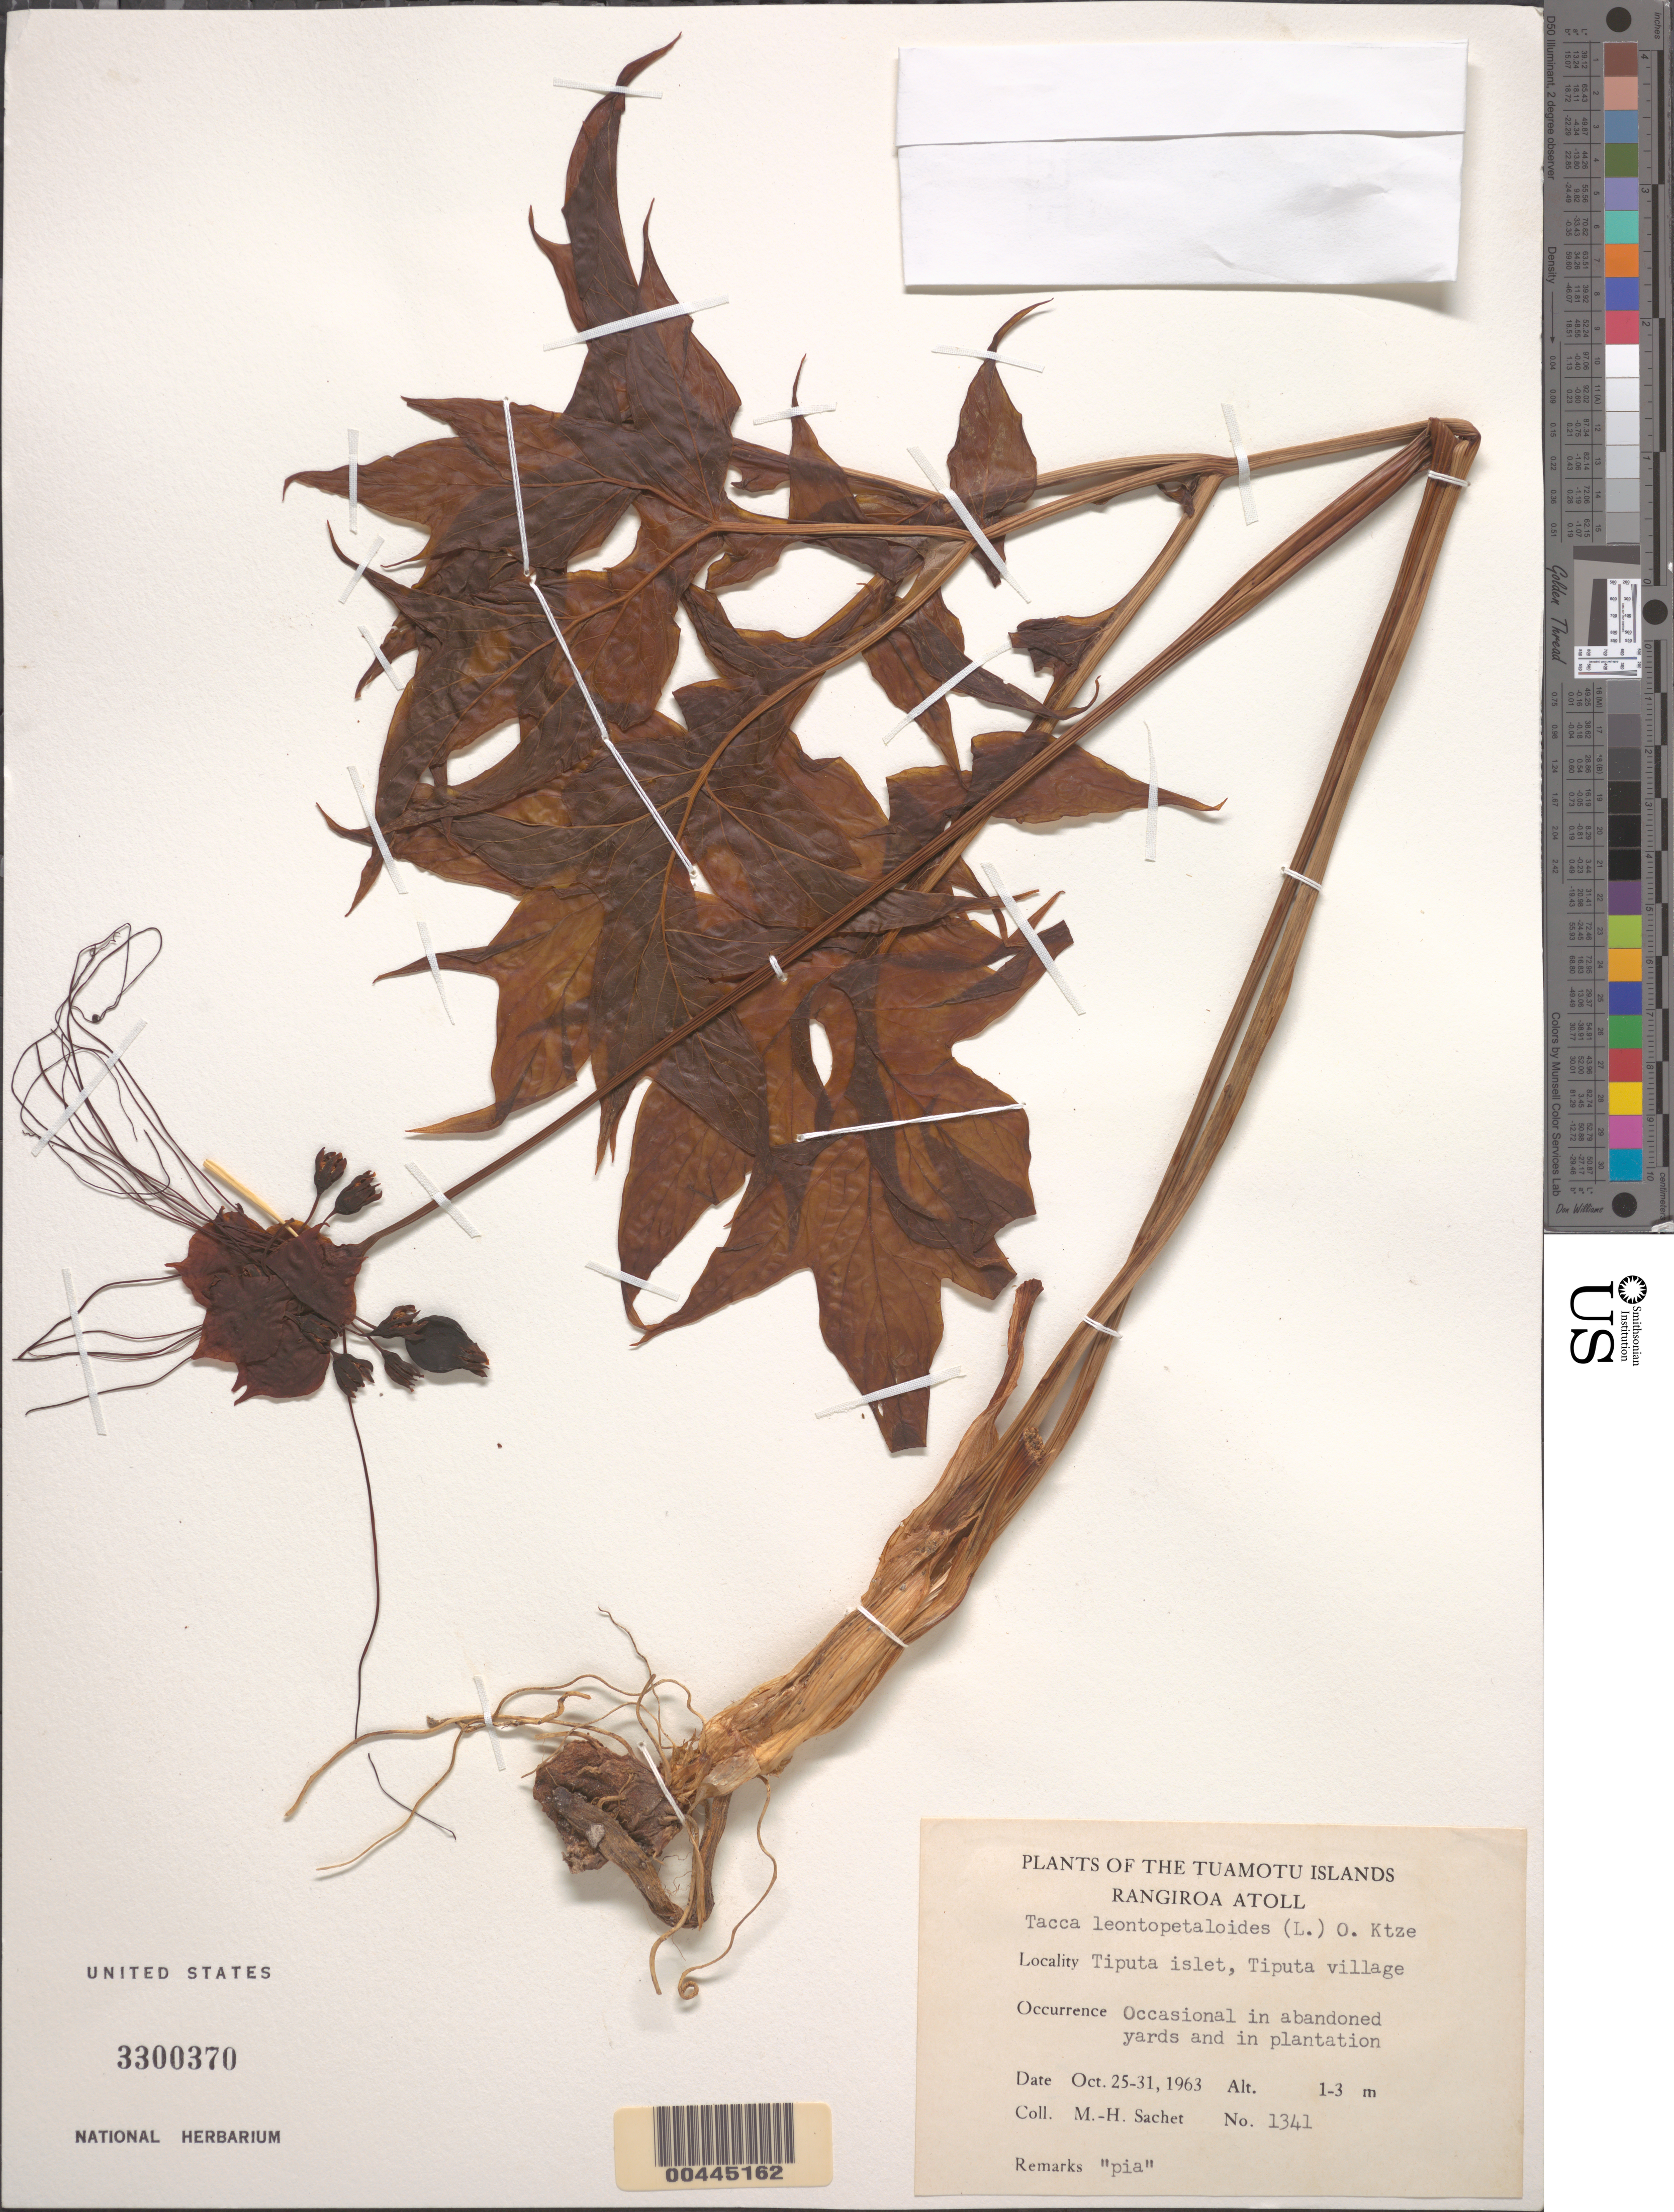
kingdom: Plantae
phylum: Tracheophyta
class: Liliopsida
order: Dioscoreales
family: Dioscoreaceae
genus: Tacca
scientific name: Tacca leontopetaloides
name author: (L.) Kuntze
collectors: M.-H. Sachet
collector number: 1341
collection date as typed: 25 Oct 1963 to 31 Oct 1963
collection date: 1963-10-25/1963-10-31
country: French Polynesia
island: Rangiroa Atoll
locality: Tiputa islet, tiputa village [Tuamotu Archipelago]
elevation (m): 1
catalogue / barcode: US 3300370